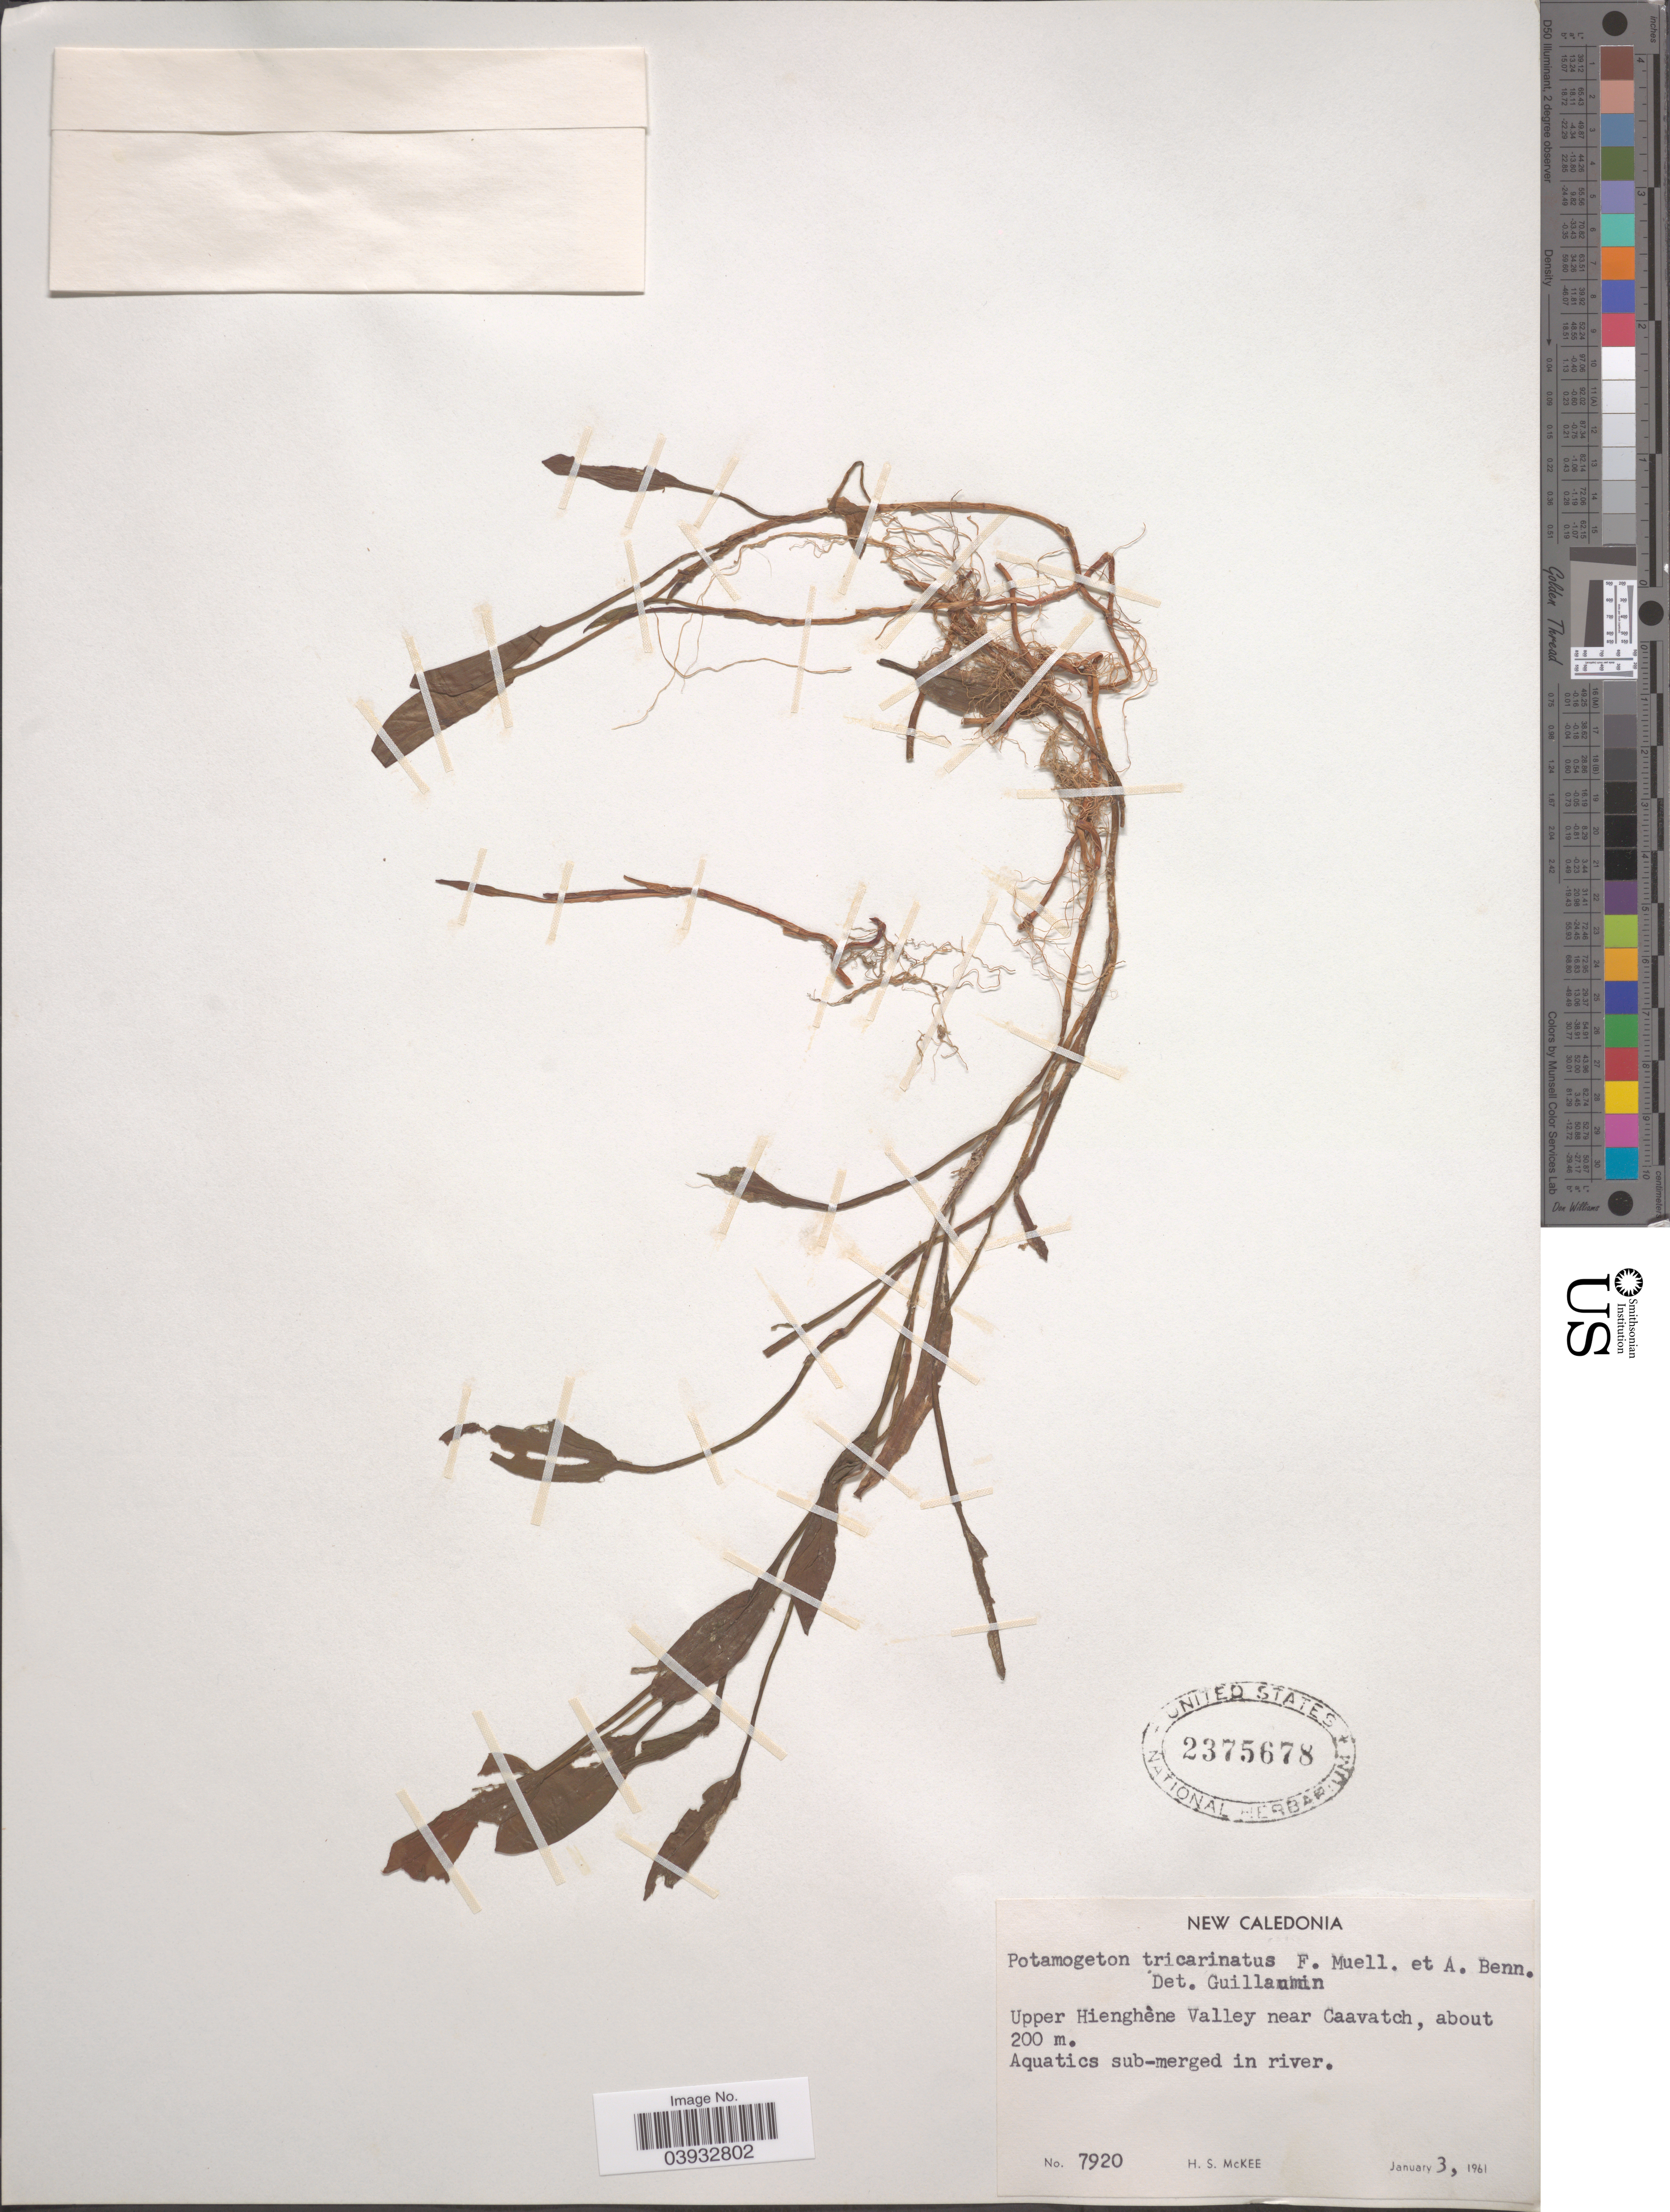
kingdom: Plantae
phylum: Tracheophyta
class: Liliopsida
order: Alismatales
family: Potamogetonaceae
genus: Potamogeton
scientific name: Potamogeton tricarinatus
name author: F. Muell. & A.W. Benn.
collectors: H. S. McKee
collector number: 7920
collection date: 1961-01-03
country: New Caledonia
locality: Upper Hienghène Valley near Caavatch.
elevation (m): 200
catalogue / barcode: US 2375678